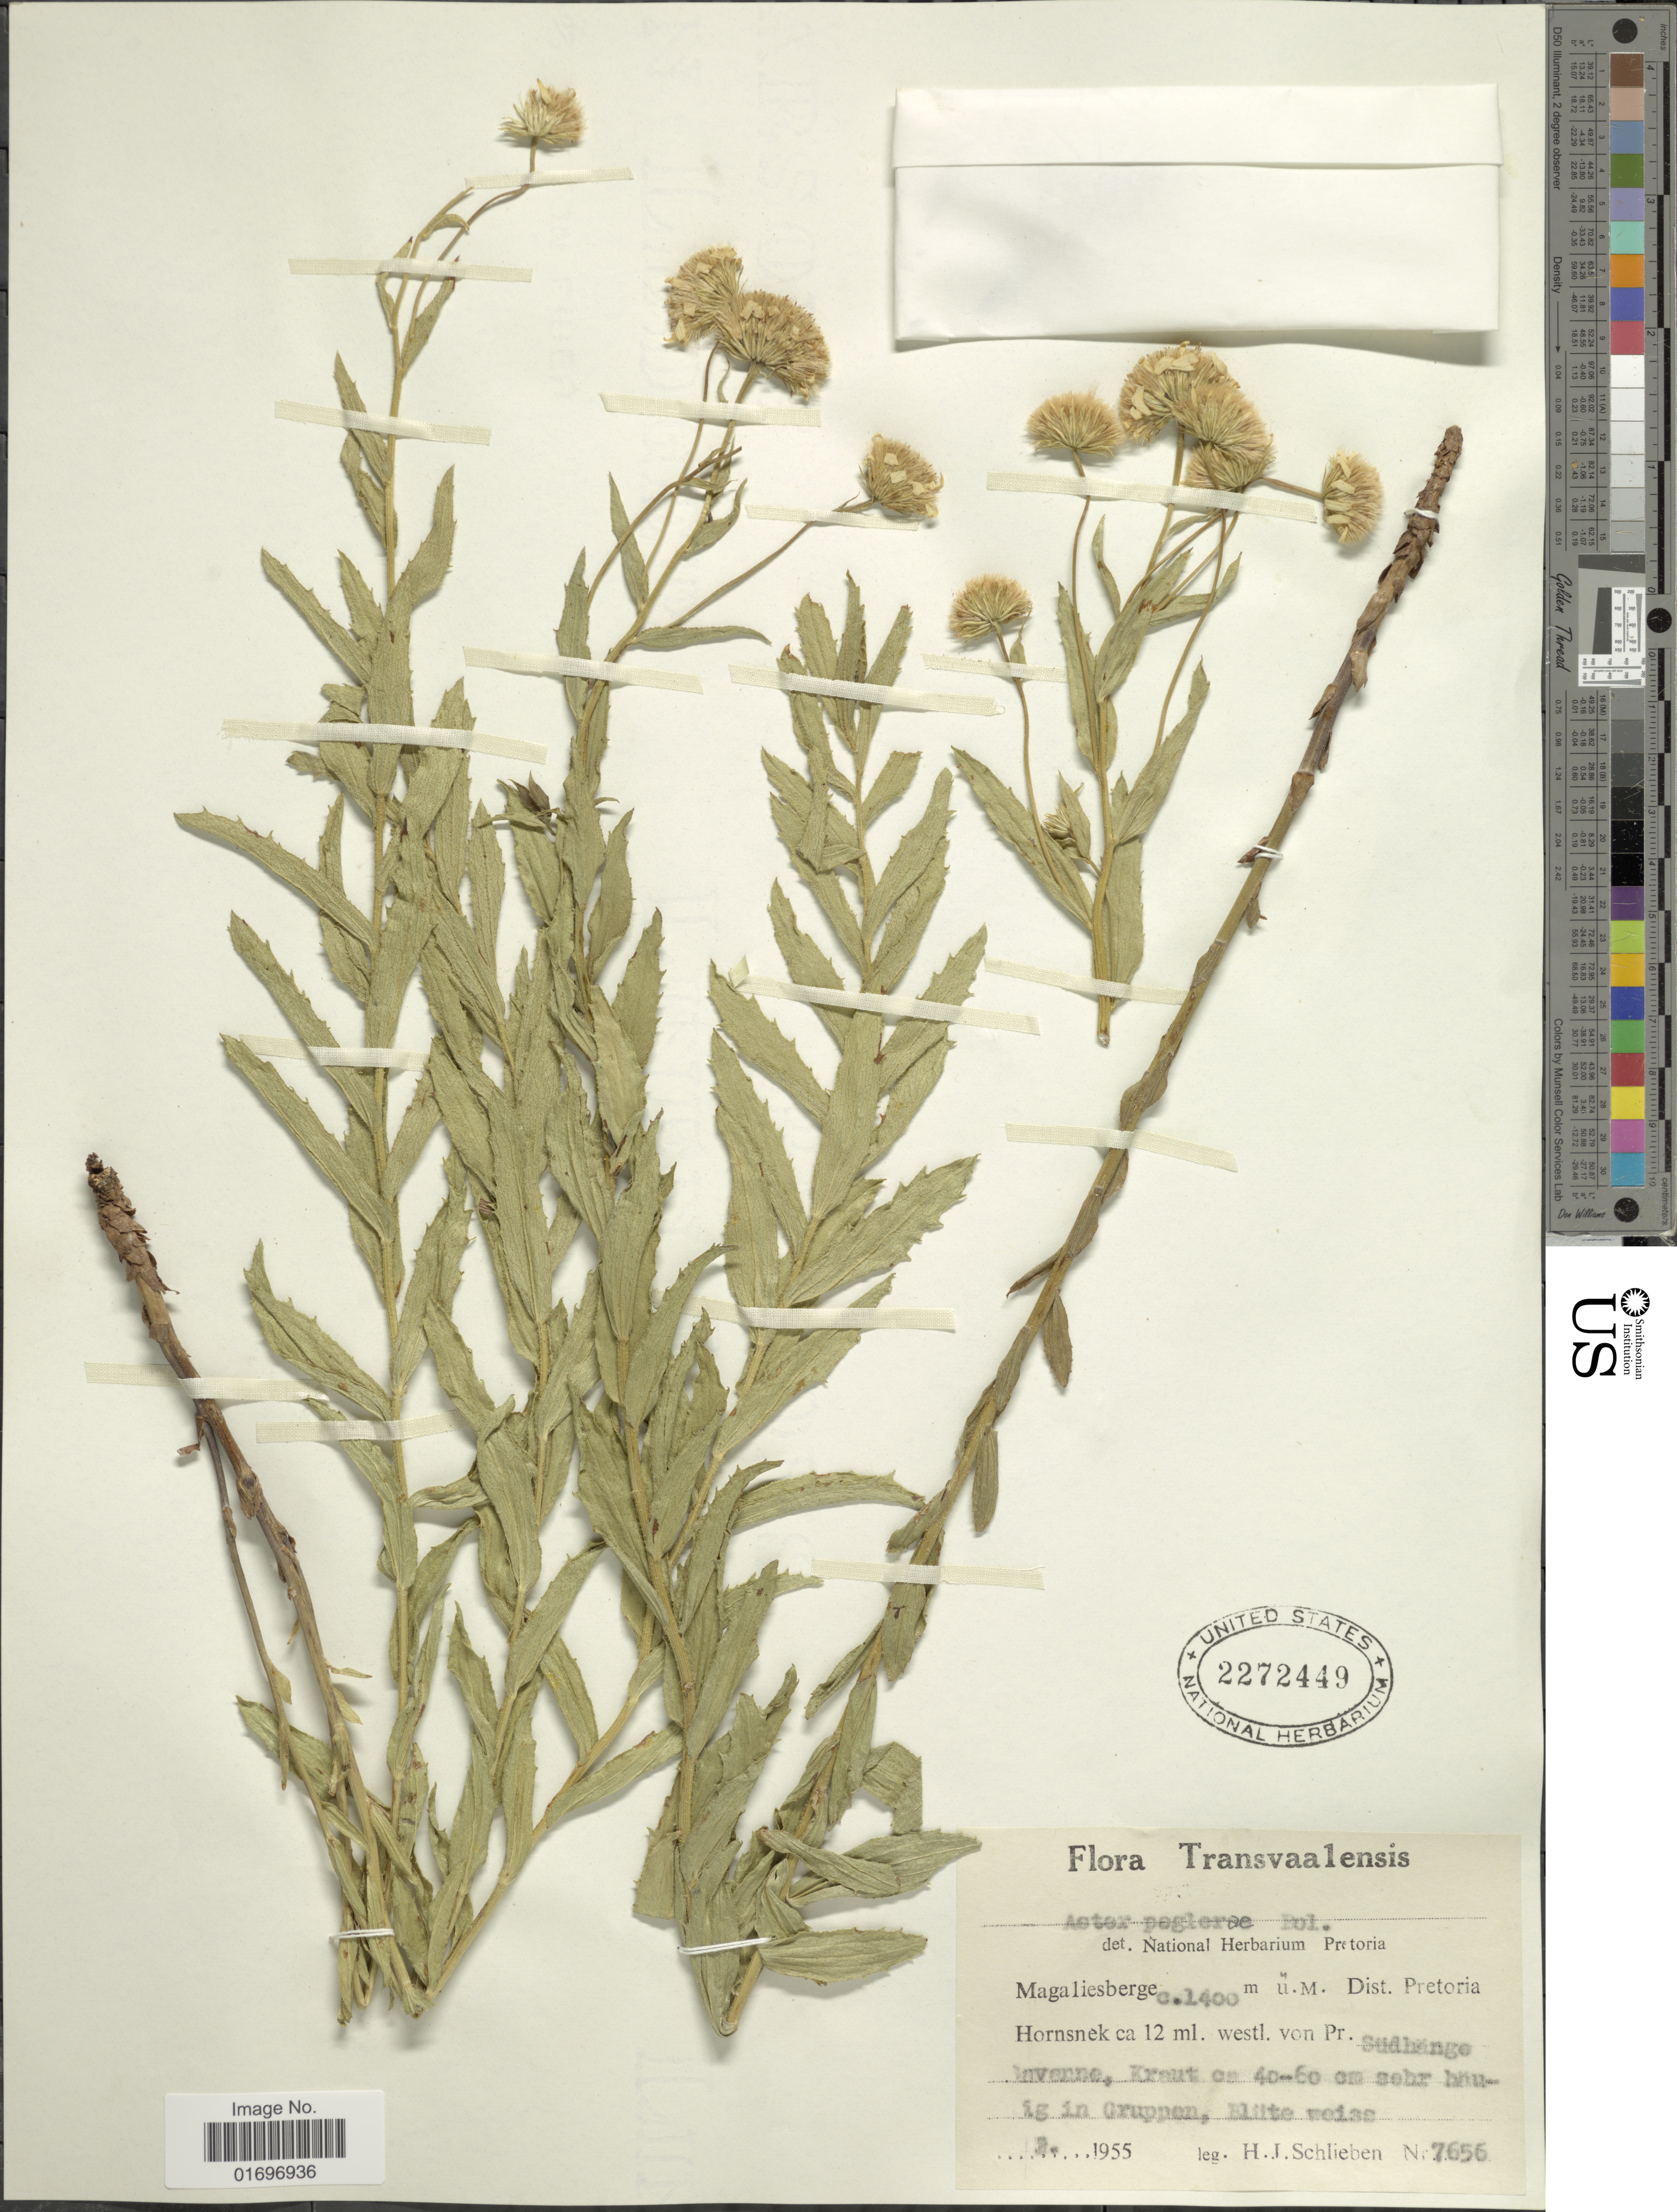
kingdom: Plantae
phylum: Tracheophyta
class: Magnoliopsida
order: Asterales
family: Asteraceae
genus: Aster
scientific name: Aster peglerae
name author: Bolus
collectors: H. J. Schlieben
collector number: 7656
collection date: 1955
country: South Africa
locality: Transvaalensis. Magaliesberge. Dist. Pretoria. Hornsnek ca 12 ml. westl. von Pr. Südhänge savenne, Kraut ca 40-60 om sebr häufig in Gruppen.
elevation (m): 1400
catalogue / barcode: US 2272449